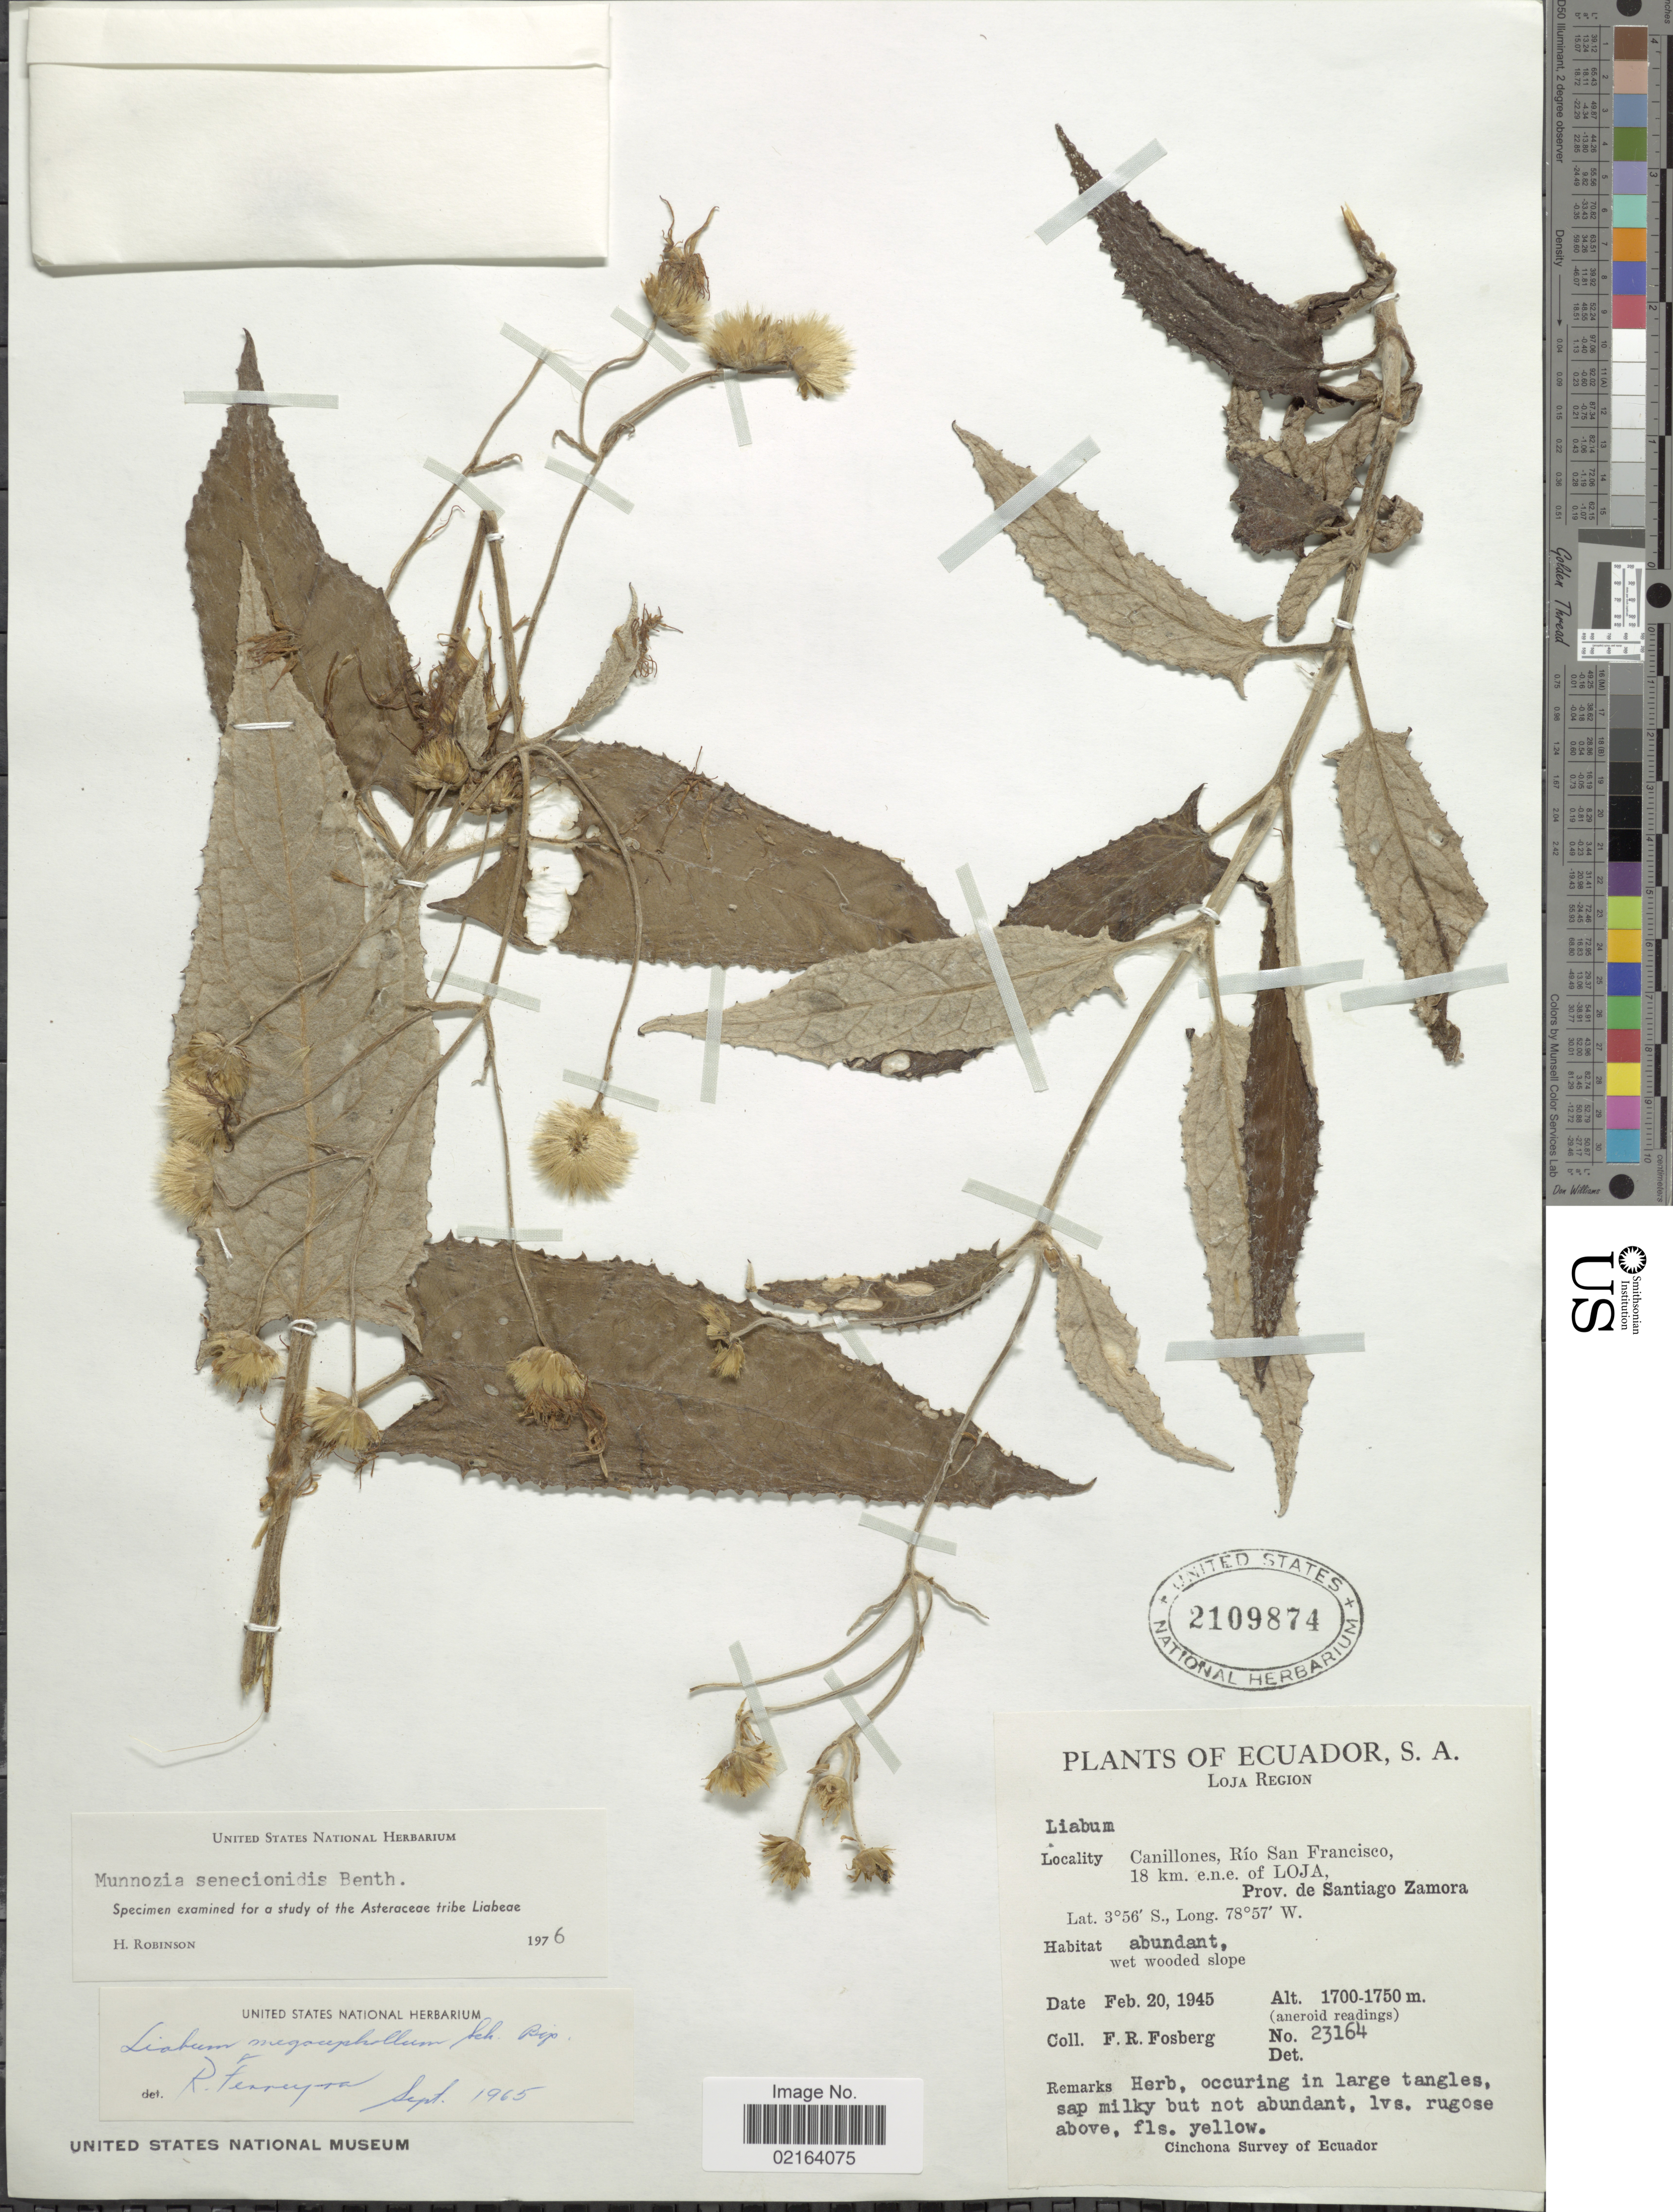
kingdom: Plantae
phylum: Tracheophyta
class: Magnoliopsida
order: Asterales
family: Asteraceae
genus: Munnozia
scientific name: Munnozia senecionidis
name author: Benth.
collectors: F. R. Fosberg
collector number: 23164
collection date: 1945-02-20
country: Ecuador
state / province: Loja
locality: Loja Region, Canillones, Rio San Francisco, 18 km. e.n.e. of Loja, Prov. de Santiago Zamora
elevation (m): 1700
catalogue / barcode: US 2109874